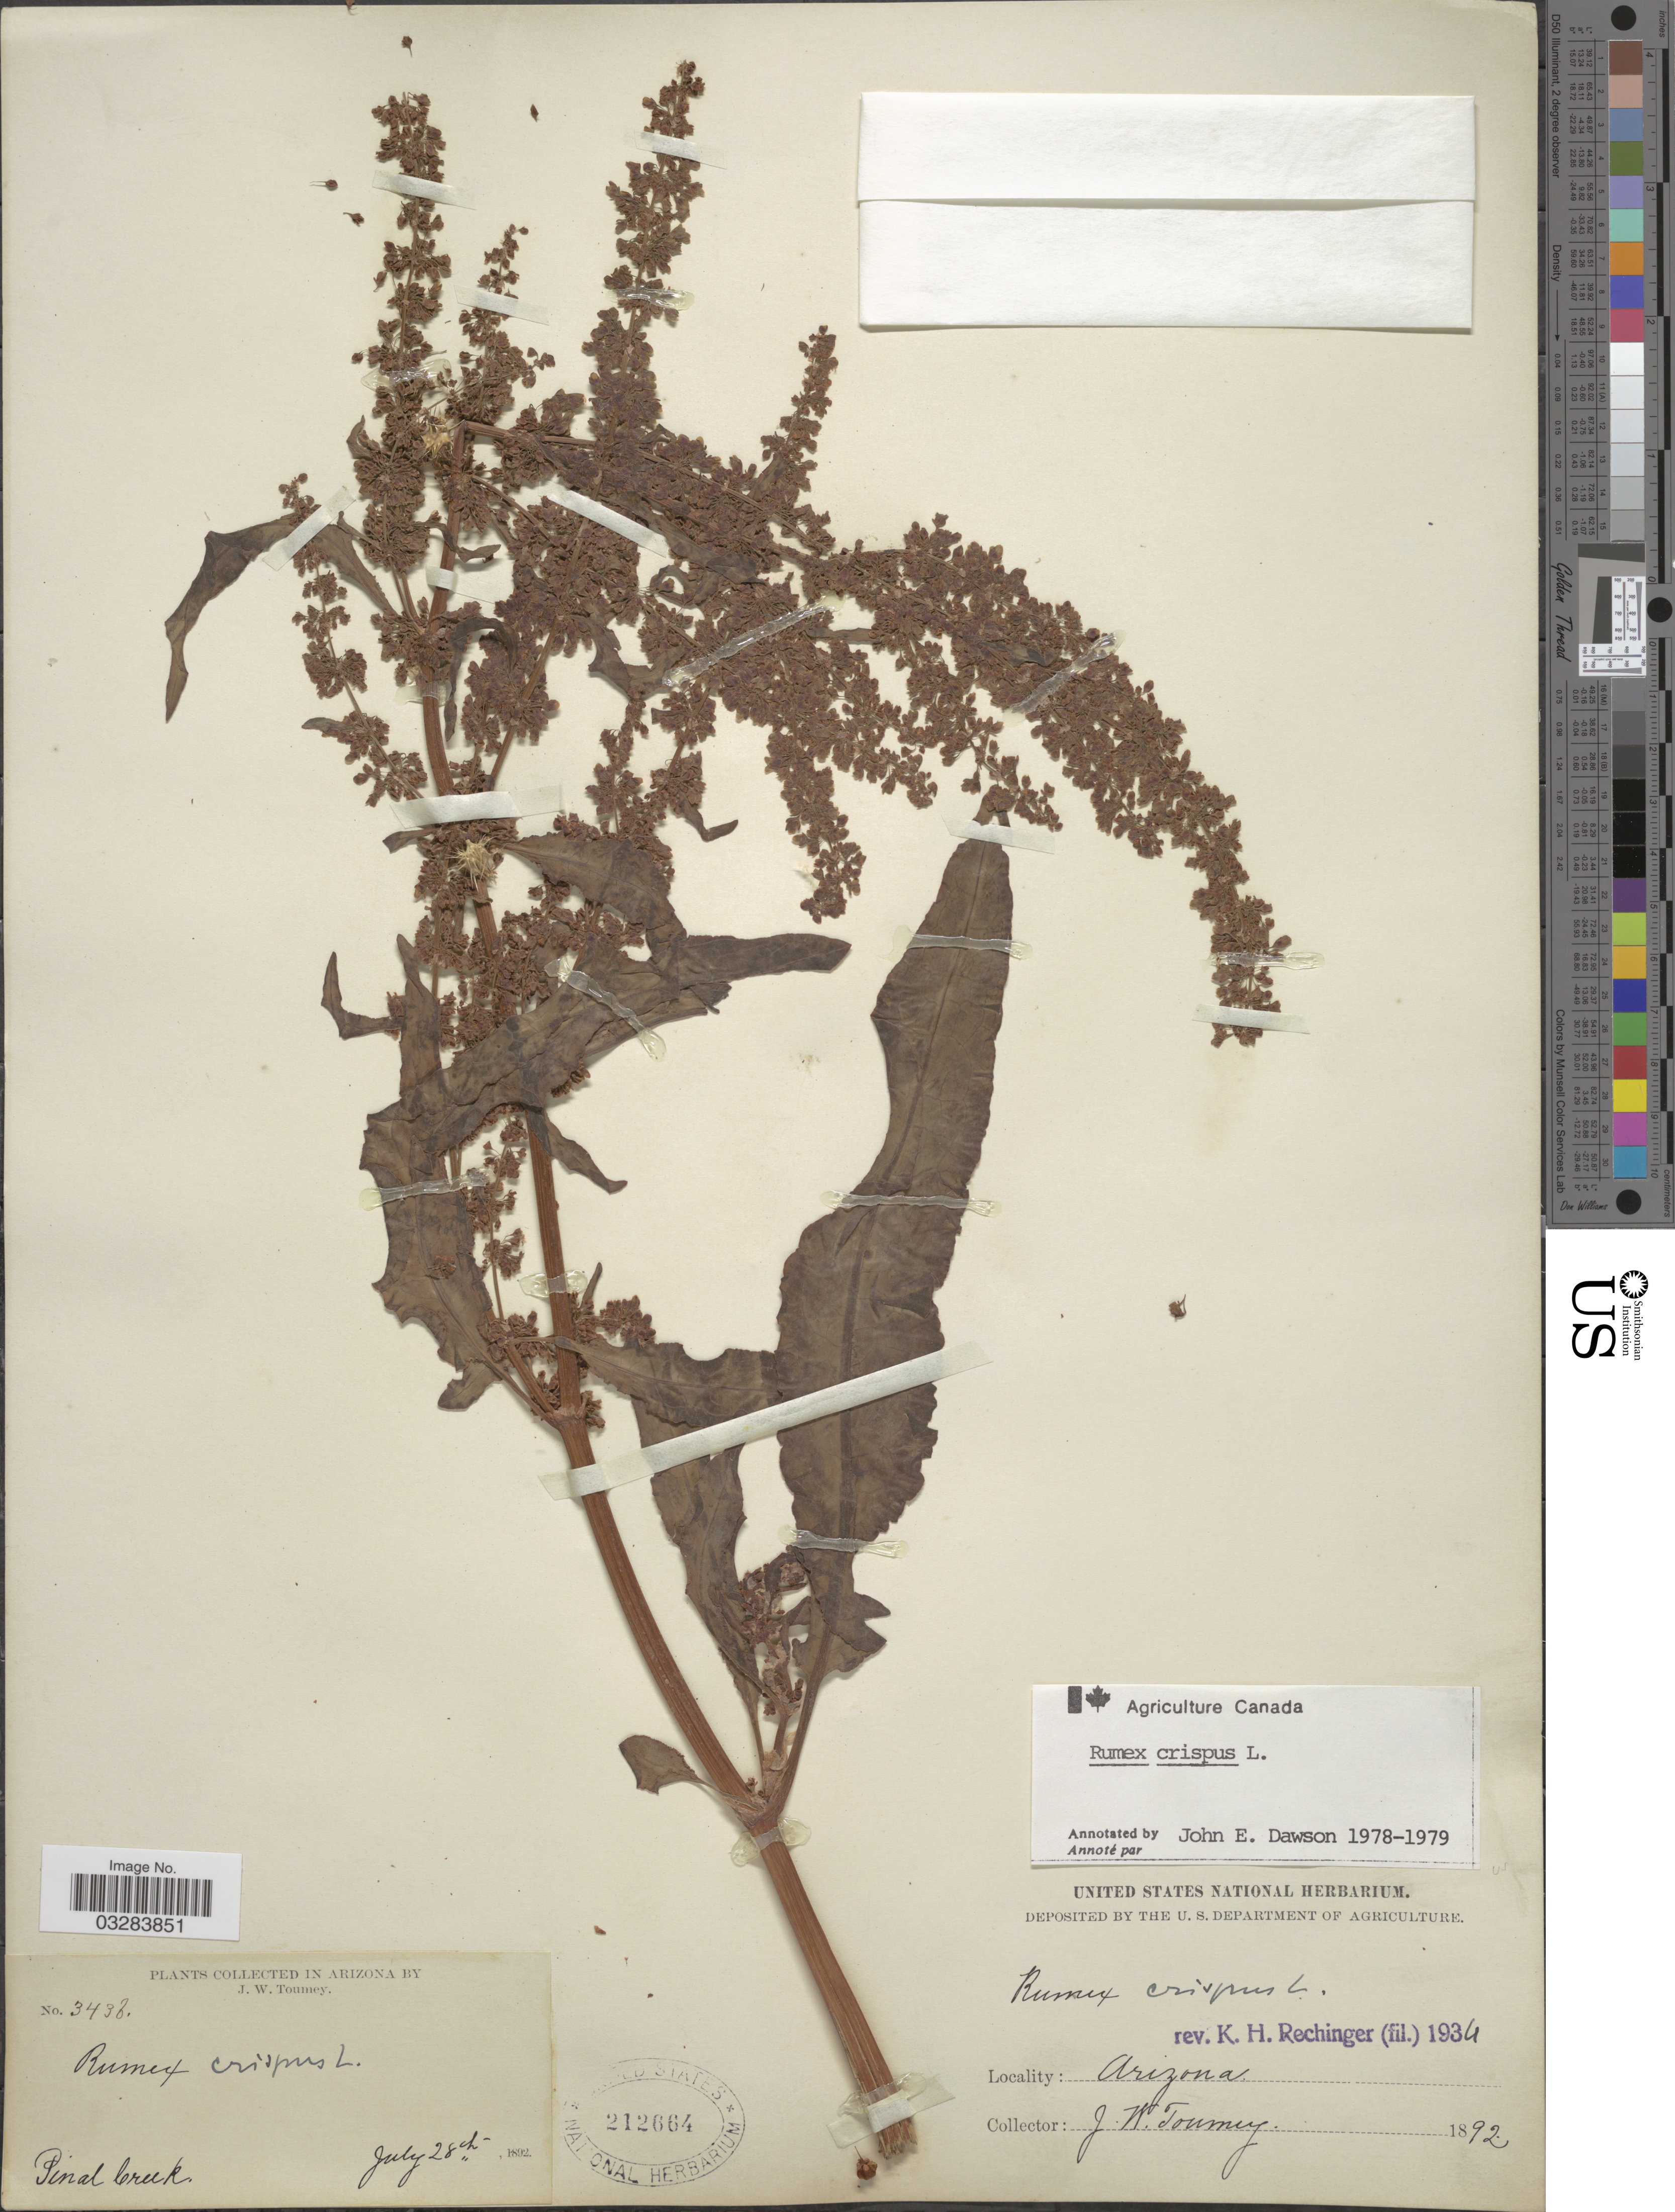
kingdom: Plantae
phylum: Tracheophyta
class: Magnoliopsida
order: Caryophyllales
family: Polygonaceae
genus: Rumex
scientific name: Rumex crispus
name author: L.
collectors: J. W. Toumey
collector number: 3436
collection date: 1892-07-28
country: United States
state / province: Arizona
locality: Pinal Creek.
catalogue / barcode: US 212664